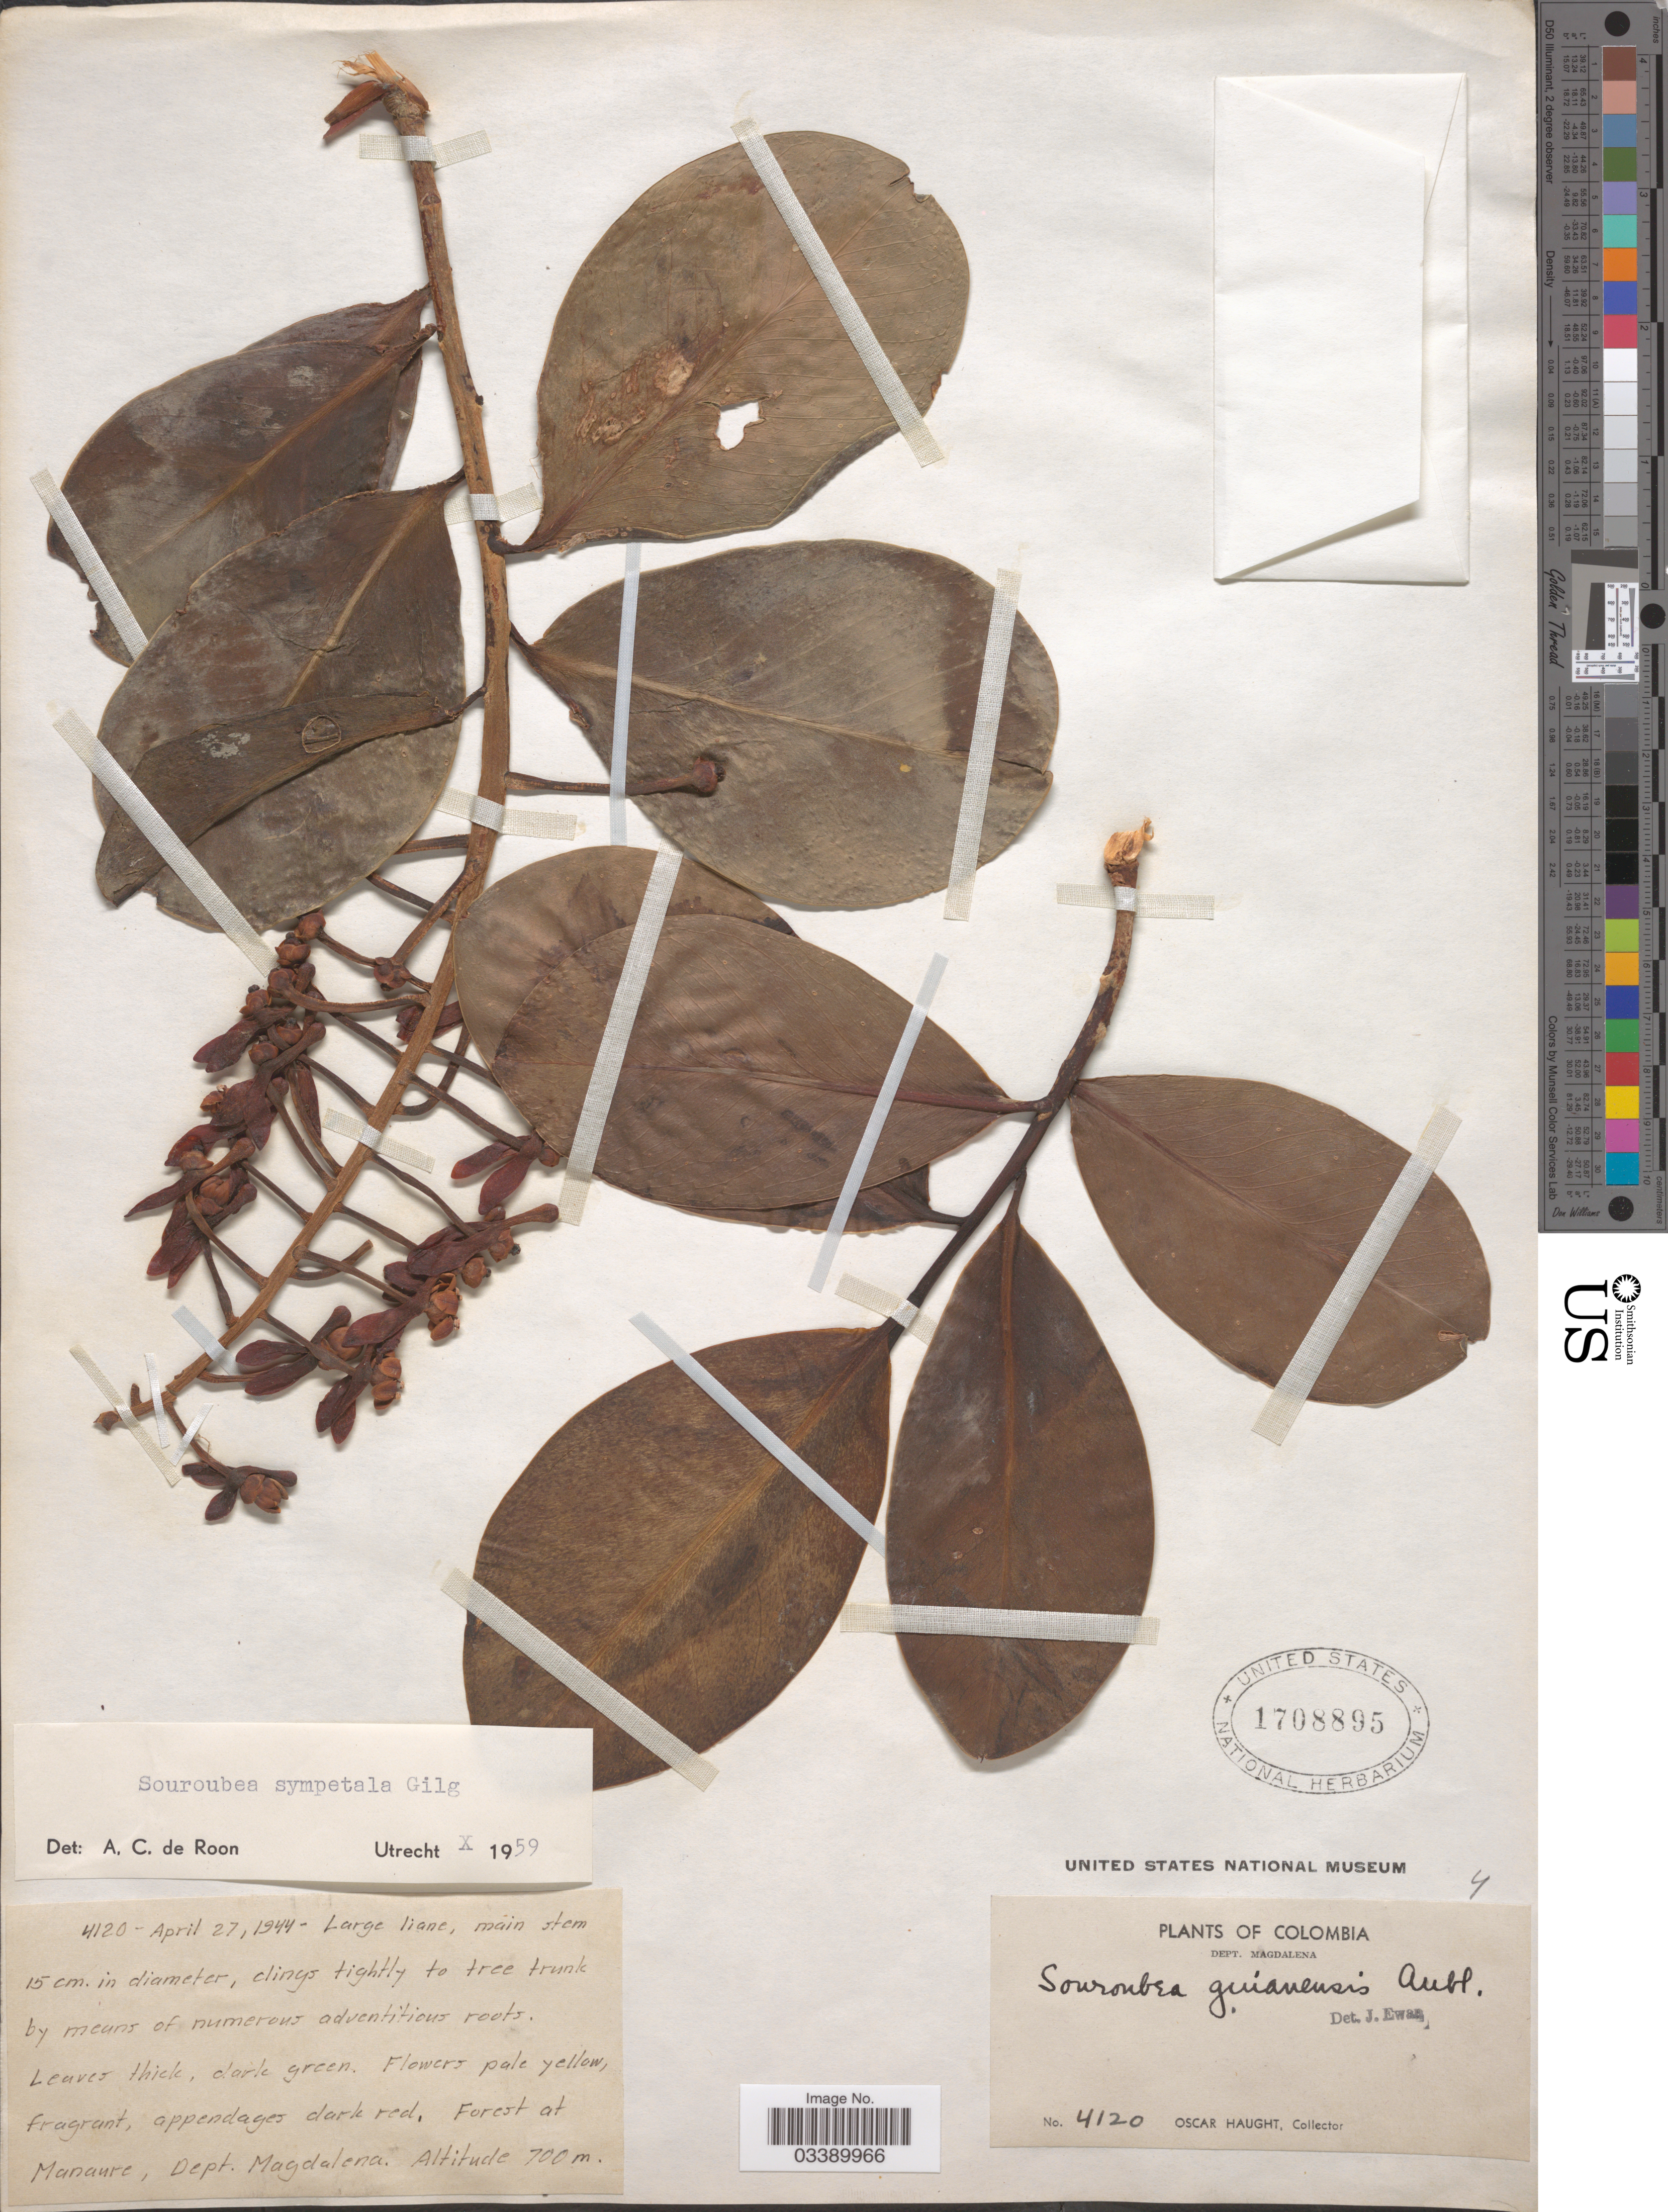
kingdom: Plantae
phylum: Tracheophyta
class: Magnoliopsida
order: Ericales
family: Marcgraviaceae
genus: Souroubea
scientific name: Souroubea sympetala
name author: Gilg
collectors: O. Haught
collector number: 4120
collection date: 1944-04-27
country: Colombia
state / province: Magdalena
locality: Dept. Magdalena. Forest at Manaure.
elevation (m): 700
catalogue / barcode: US 1708895